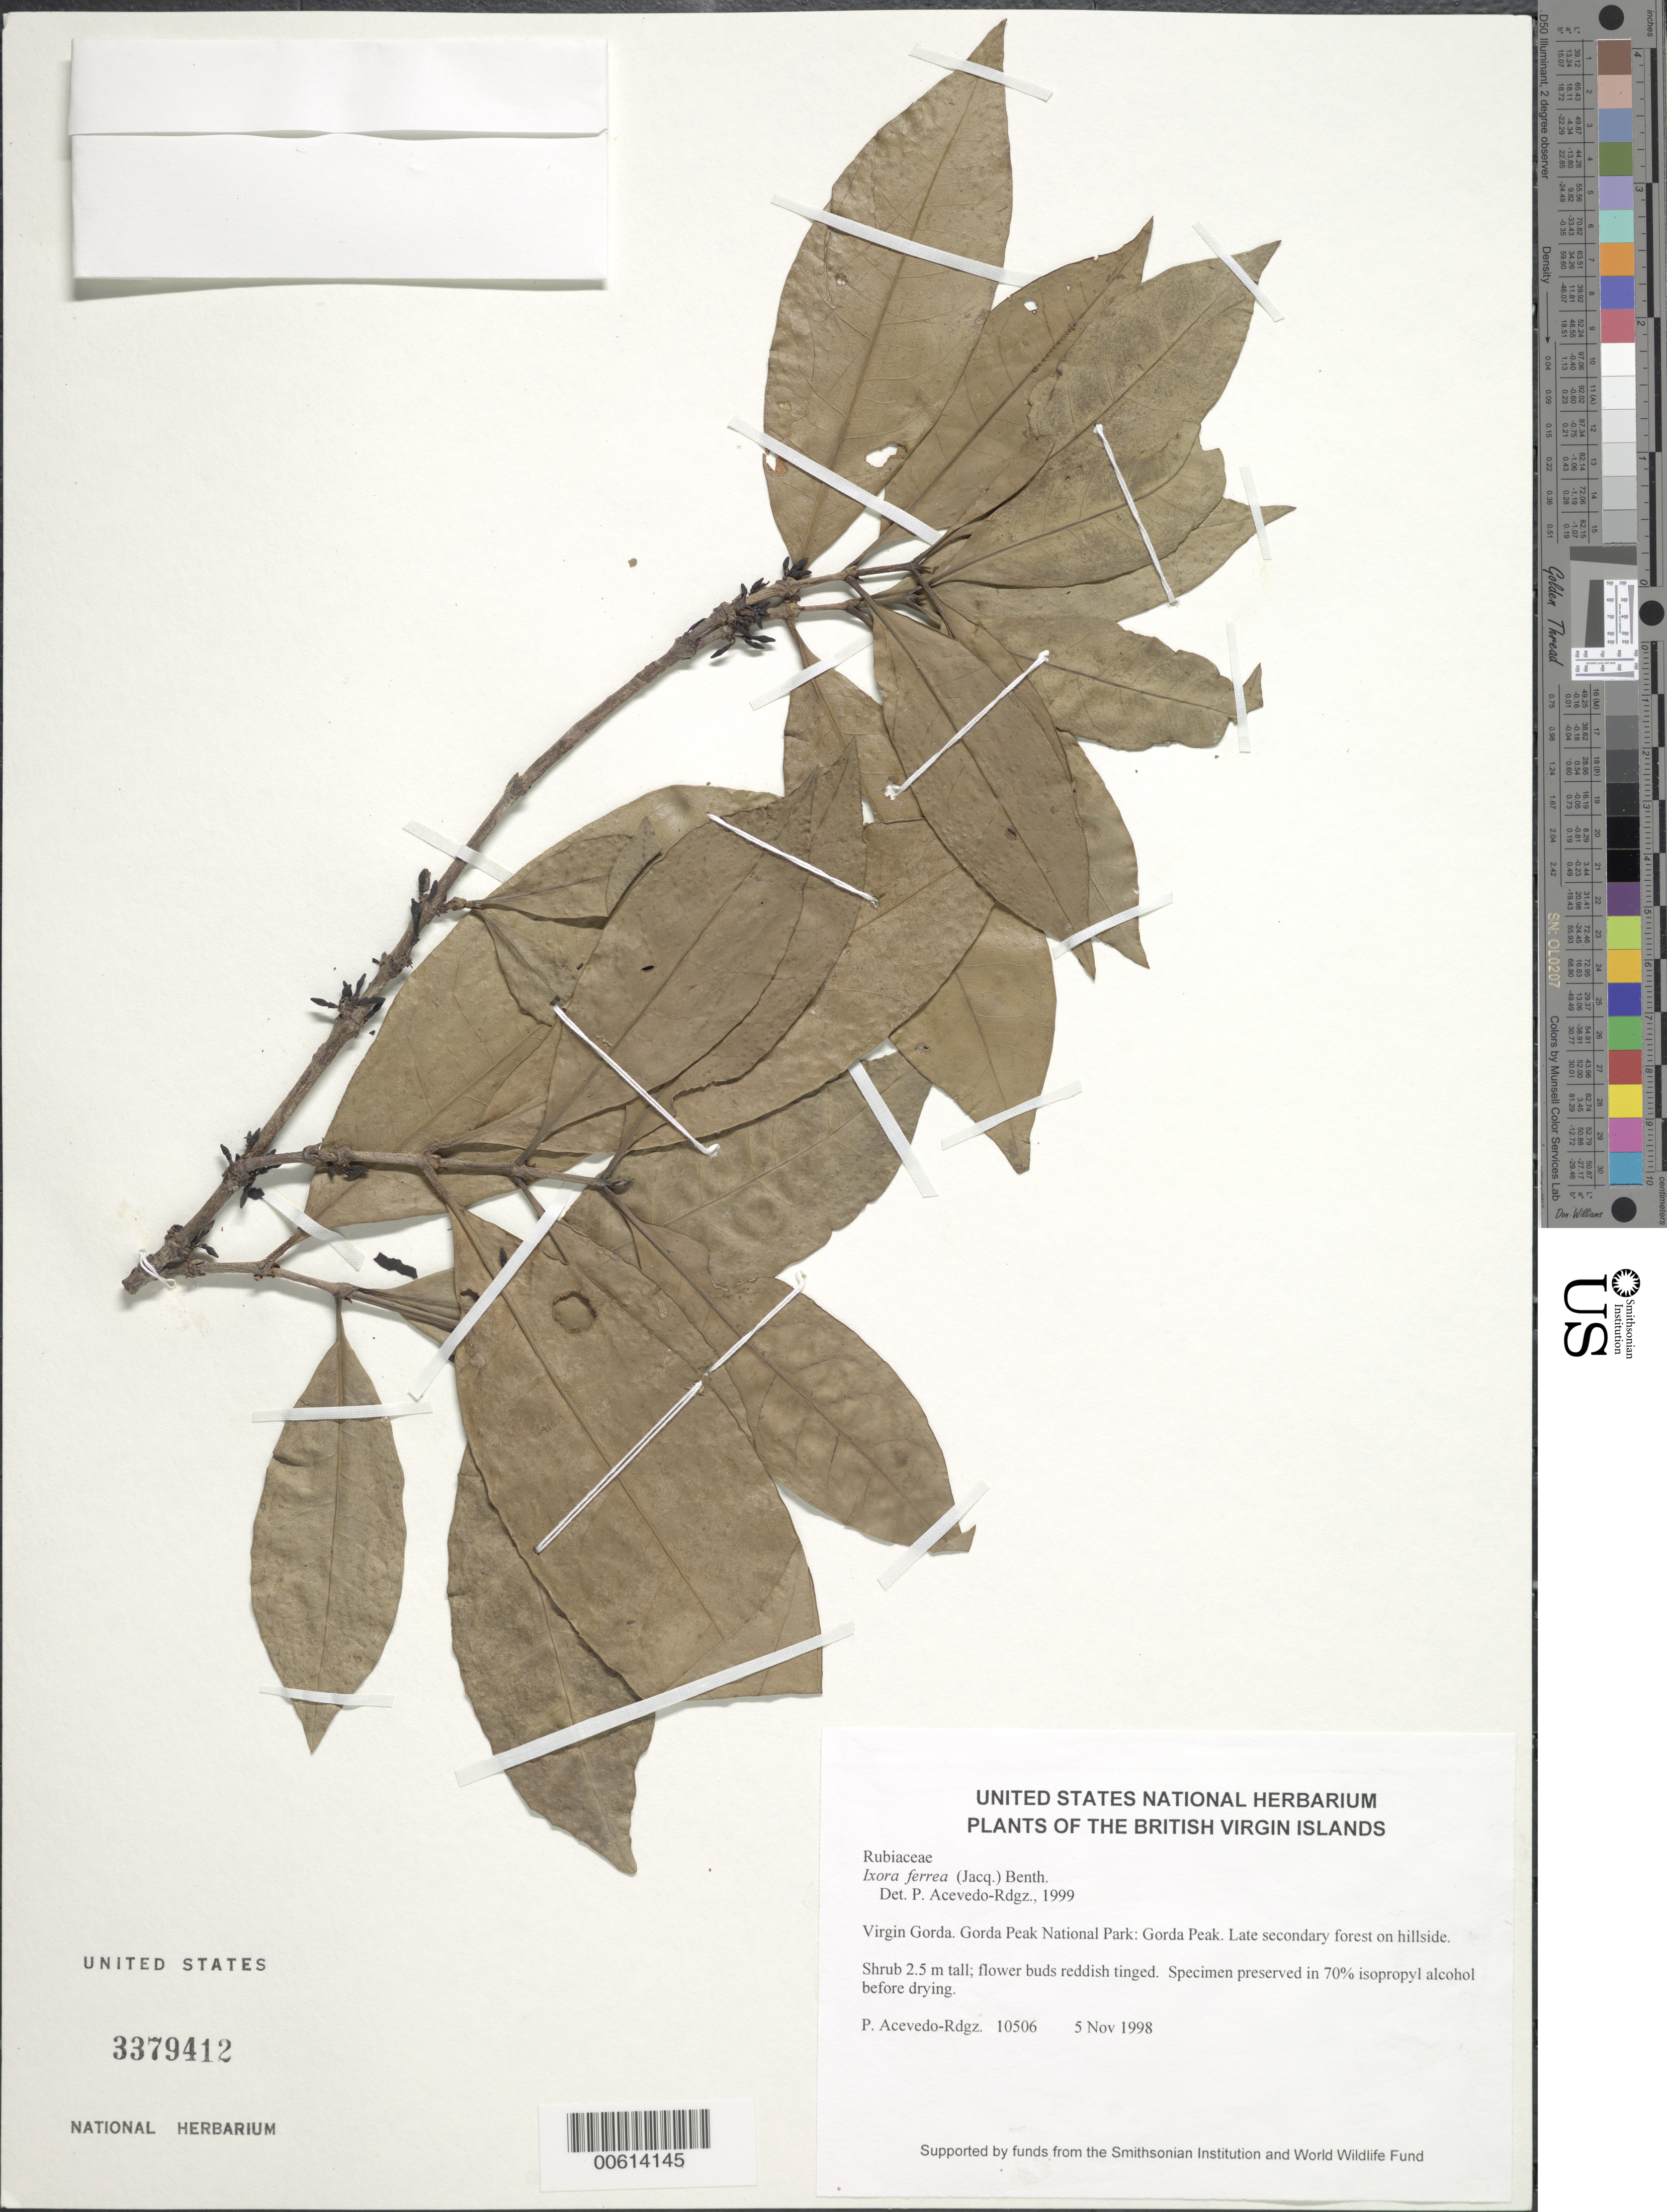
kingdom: Plantae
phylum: Tracheophyta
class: Magnoliopsida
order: Gentianales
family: Rubiaceae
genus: Ixora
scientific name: Ixora ferrea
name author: (Jacq.) Benth.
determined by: Acevedo-Rodríguez, P., (BOT), Smithsonian Institution - National Museum of Natural History (UNITED STATES)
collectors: P. Acevedo-Rodr.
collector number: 10506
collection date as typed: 05 Nov 1998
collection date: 1998-11-05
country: British Virgin Islands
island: Virgin Gorda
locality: Gorda Peak National Park: Gorda Peak.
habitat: Late secondary forest on hillside.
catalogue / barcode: US 3379412